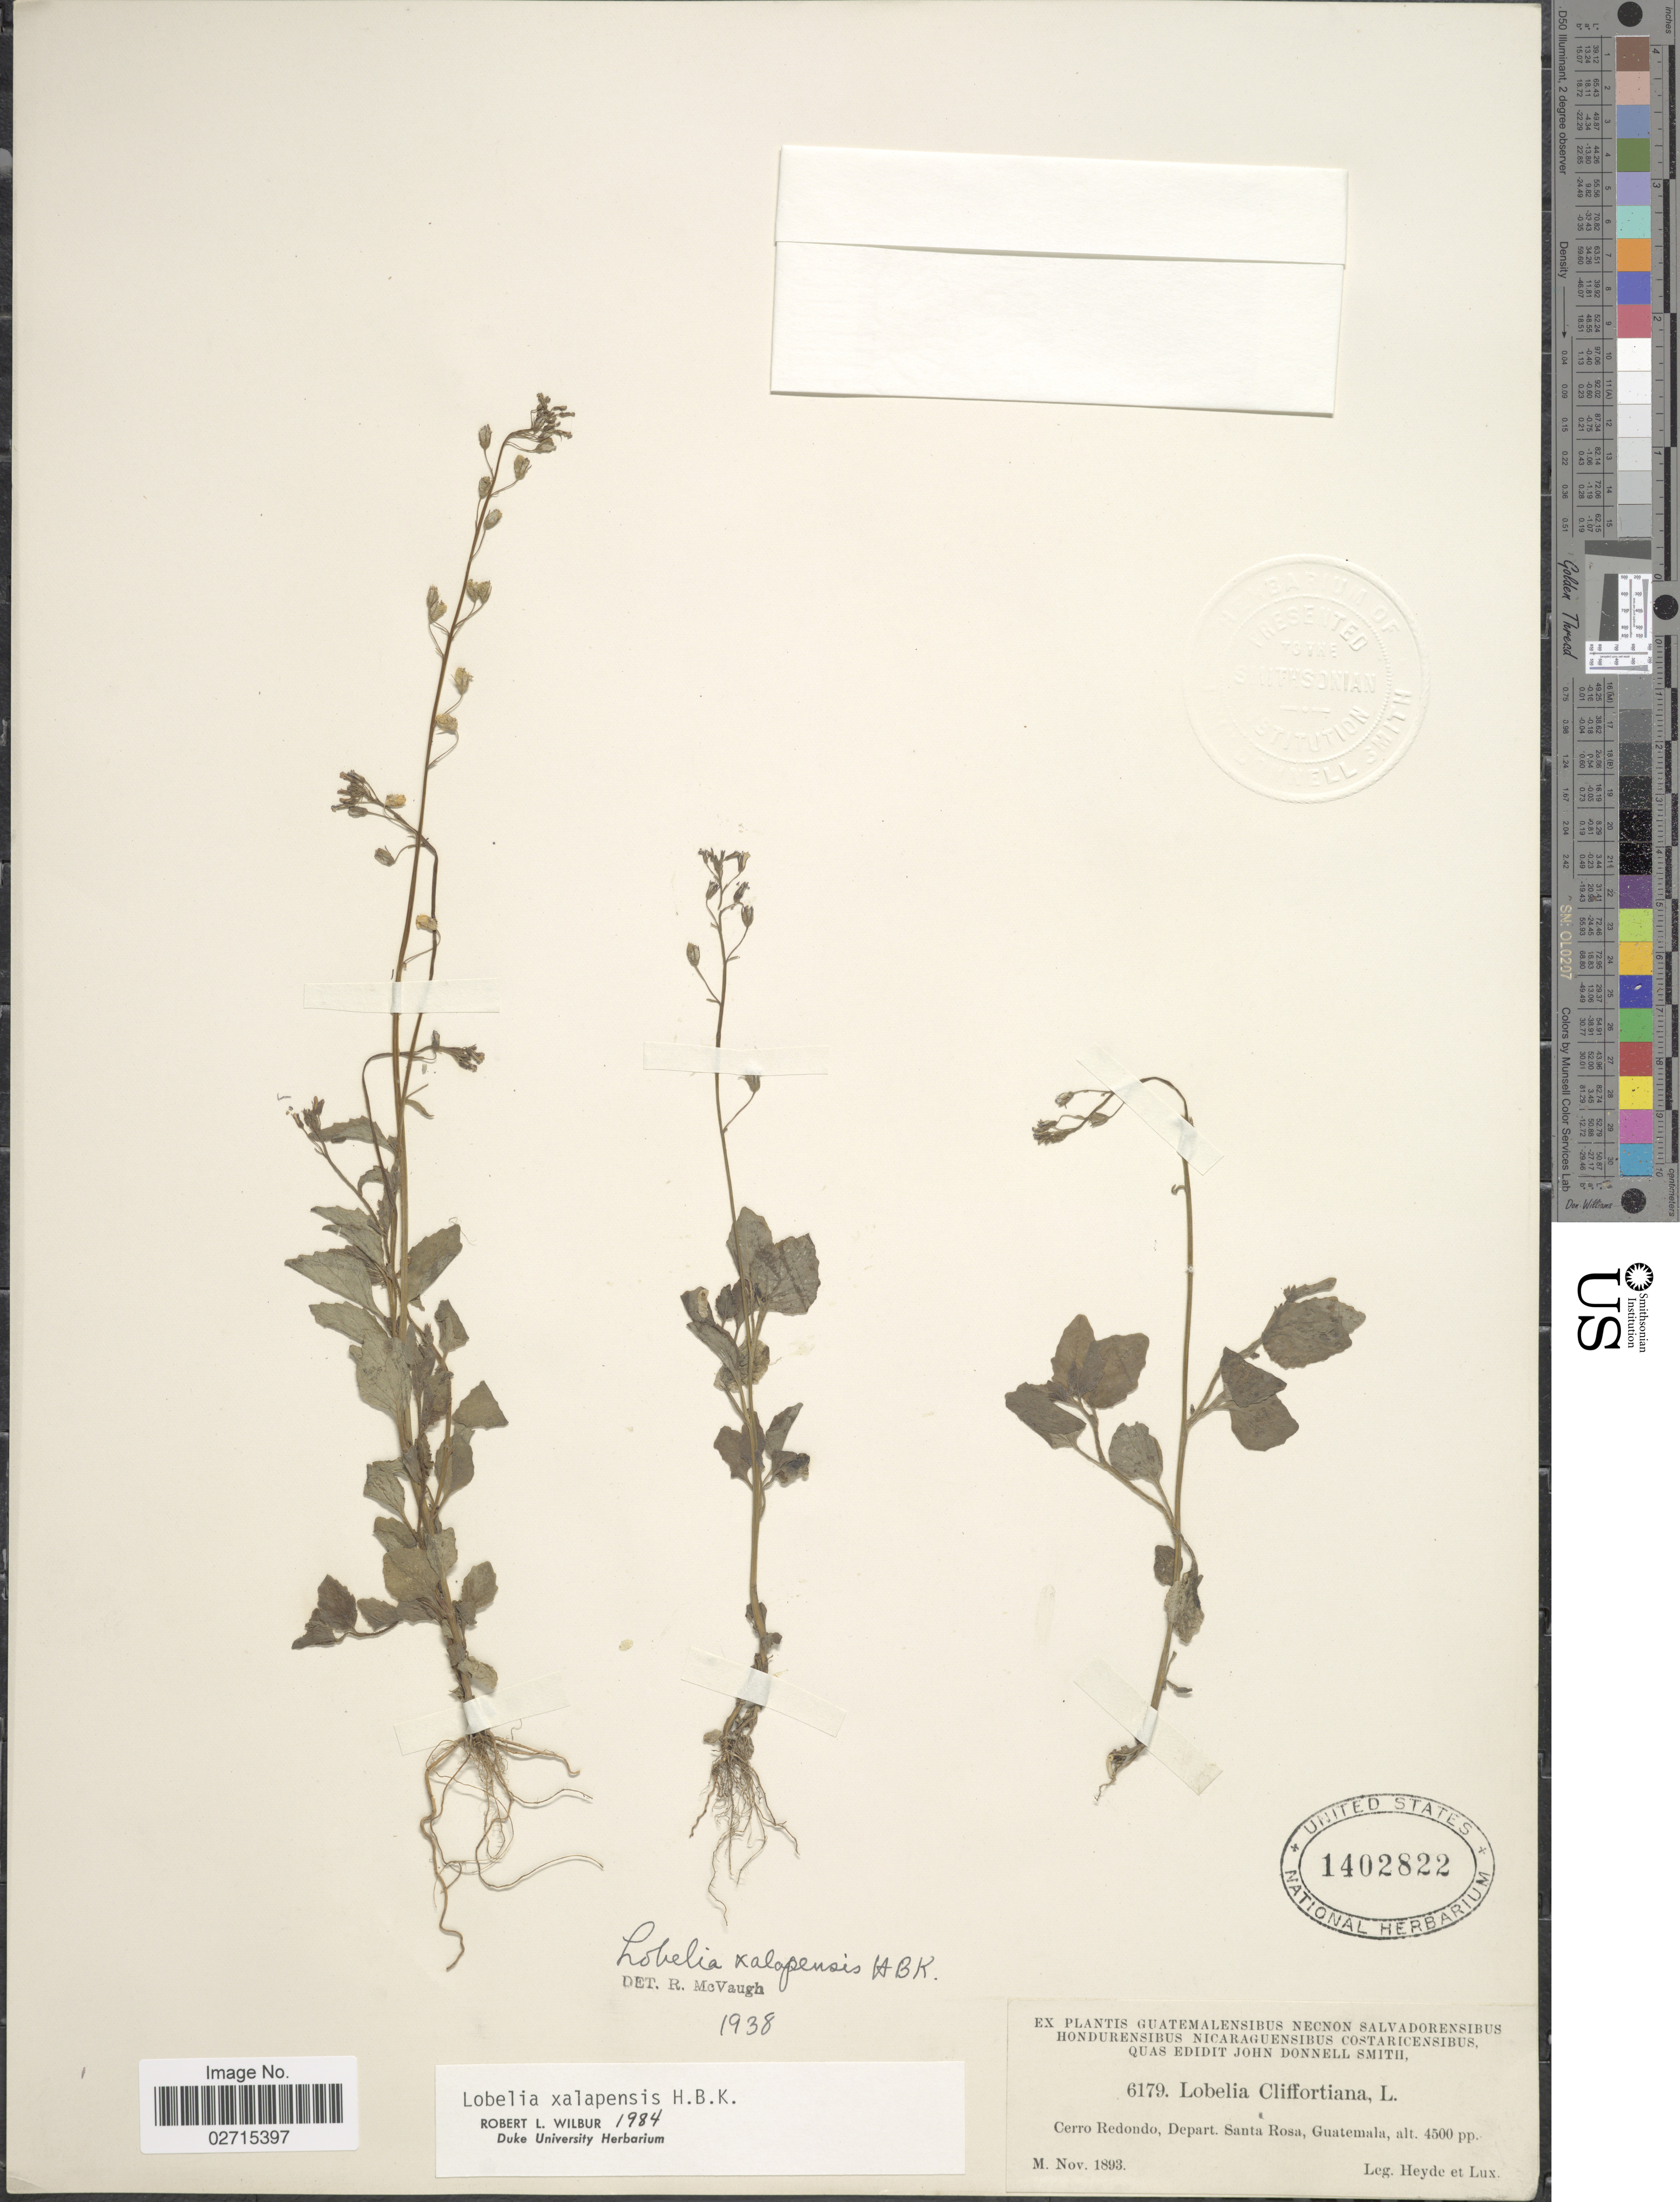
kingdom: Plantae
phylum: Tracheophyta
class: Magnoliopsida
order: Asterales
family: Campanulaceae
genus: Lobelia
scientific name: Lobelia xalapensis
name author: Kunth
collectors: Heyde & Lux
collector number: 6179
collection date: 1893-11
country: Guatemala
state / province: Santa Rosa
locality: Cerro Redondo, Depart Santa Rosa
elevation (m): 1372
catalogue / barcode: US 1402822